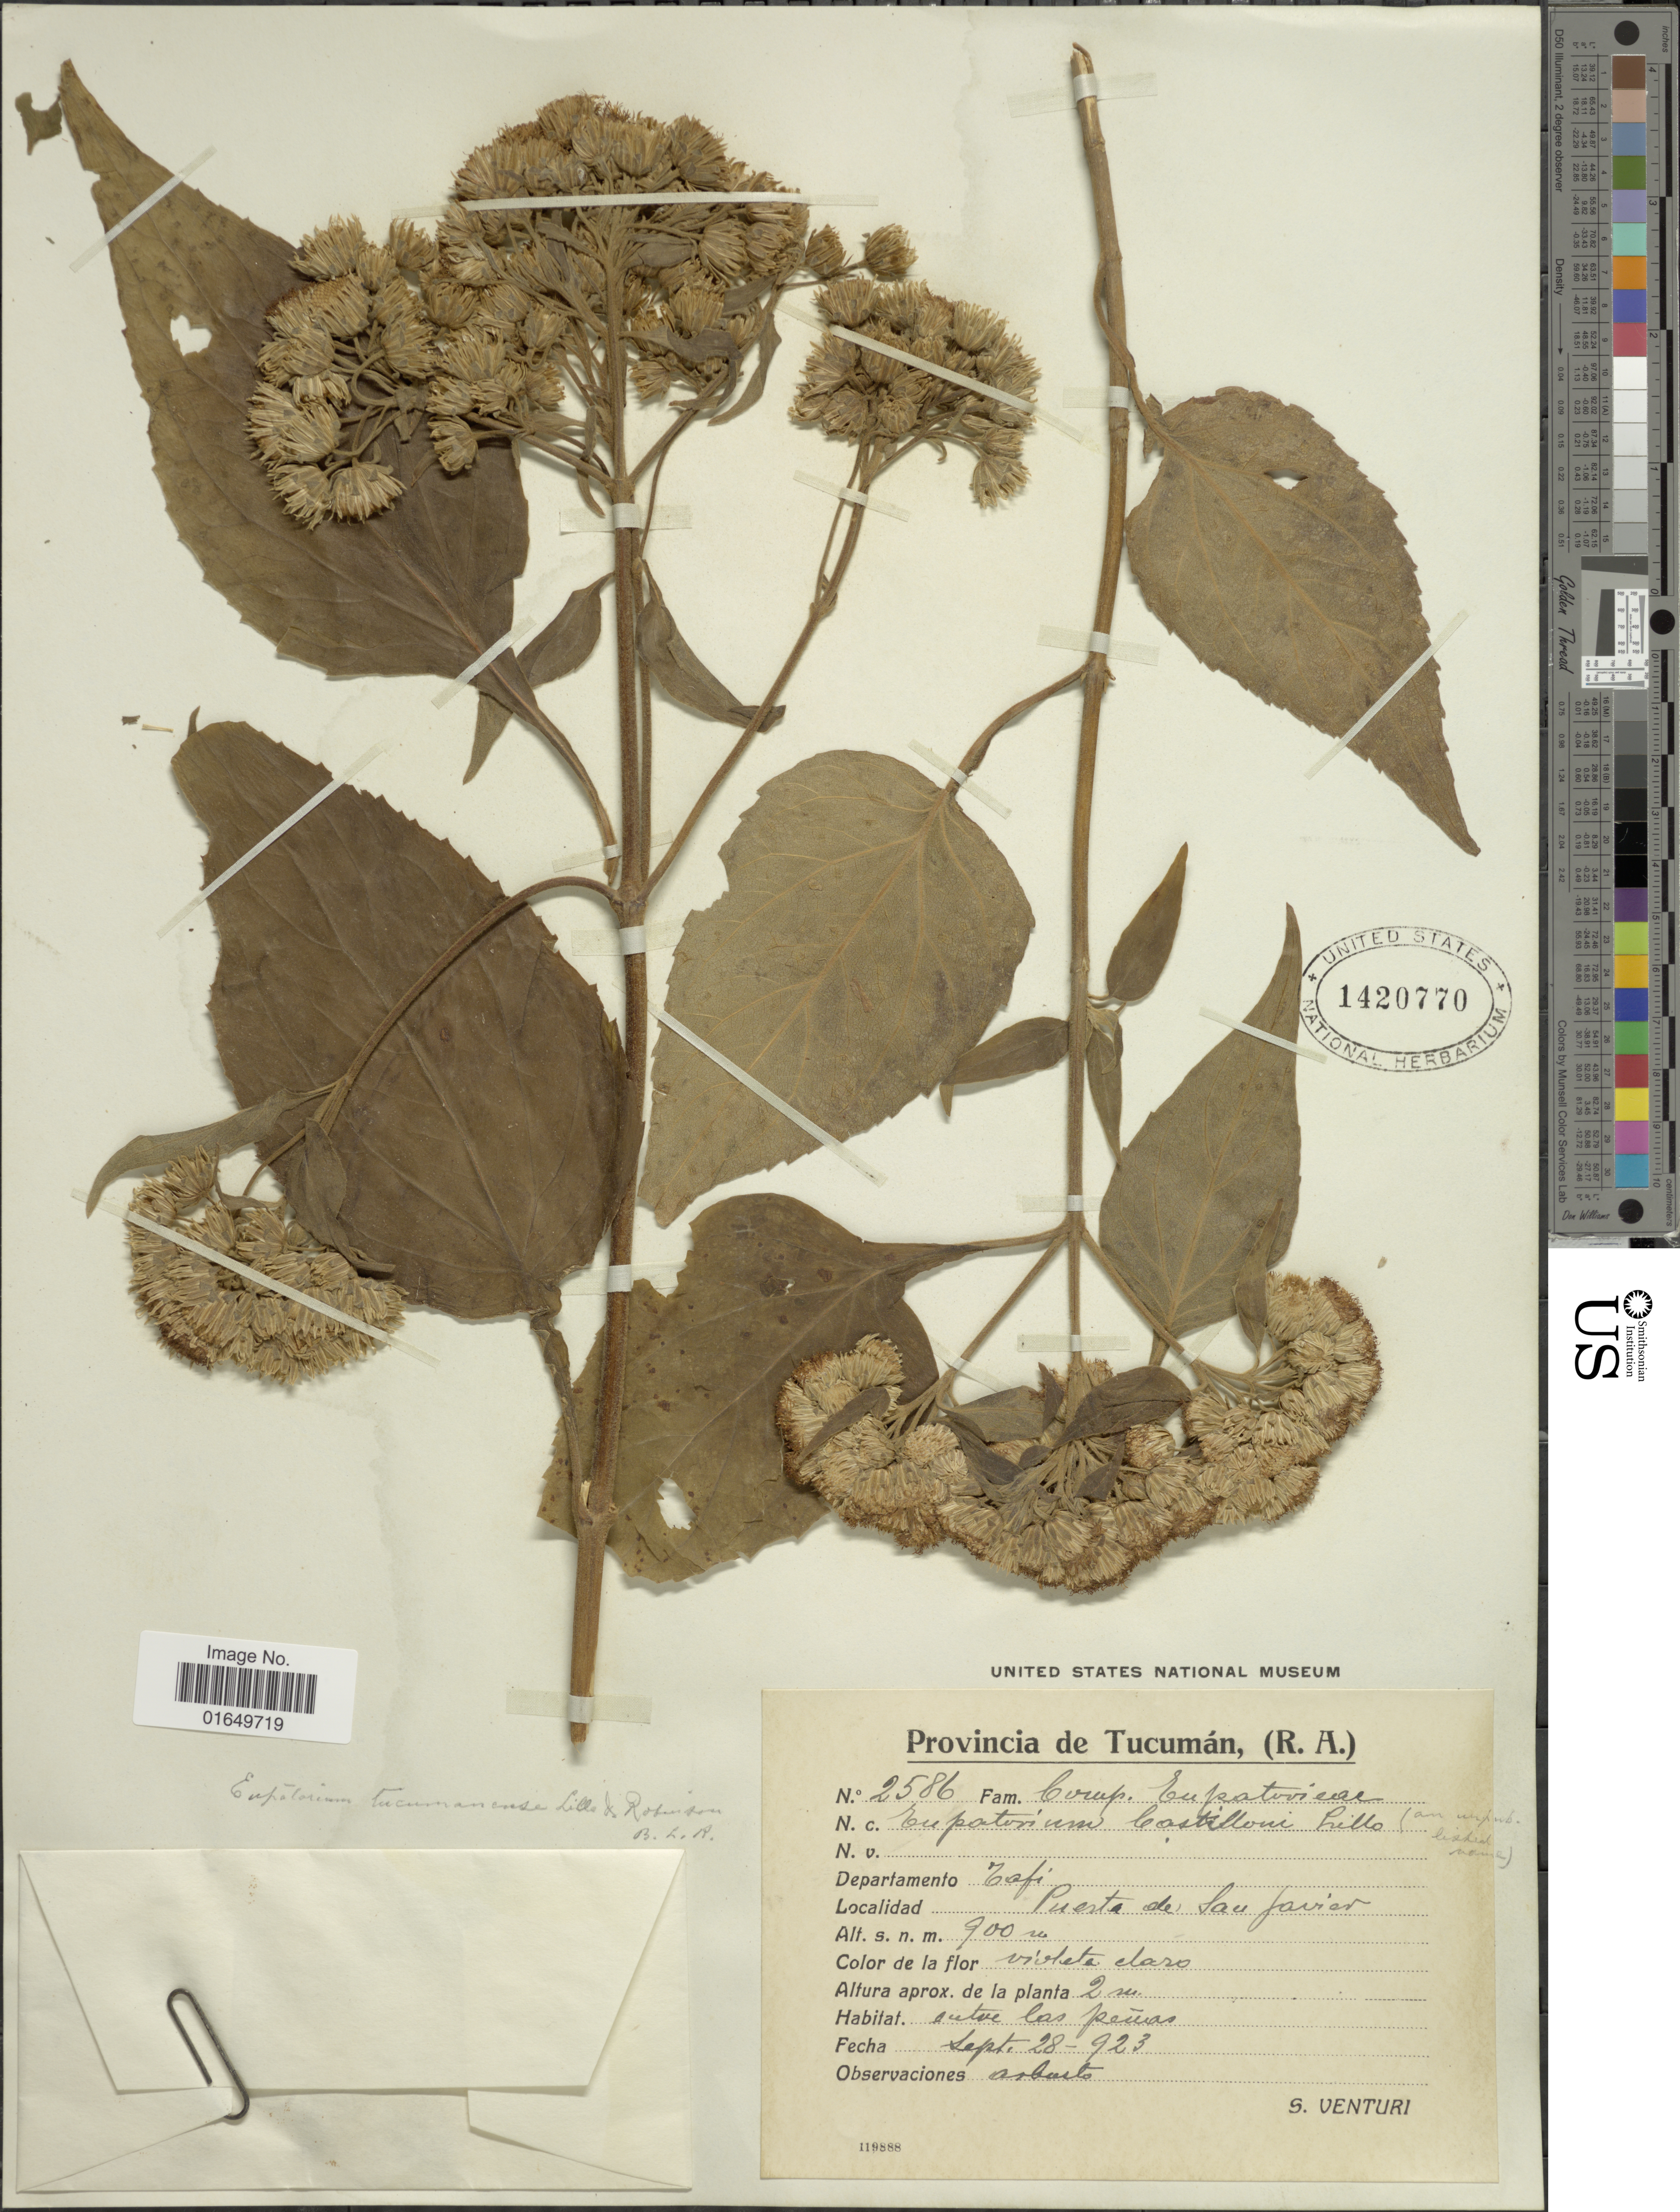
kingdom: Plantae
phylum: Tracheophyta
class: Magnoliopsida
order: Asterales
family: Asteraceae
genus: Ayapanopsis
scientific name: Ayapanopsis tucumanensis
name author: (Lillo & B.L. Rob.) R.M. King & H. Rob.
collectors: S. Venturi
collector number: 2586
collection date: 1923-09-28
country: Argentina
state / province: Tucumán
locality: Puerta de San Javier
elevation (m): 900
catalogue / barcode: US 1420770